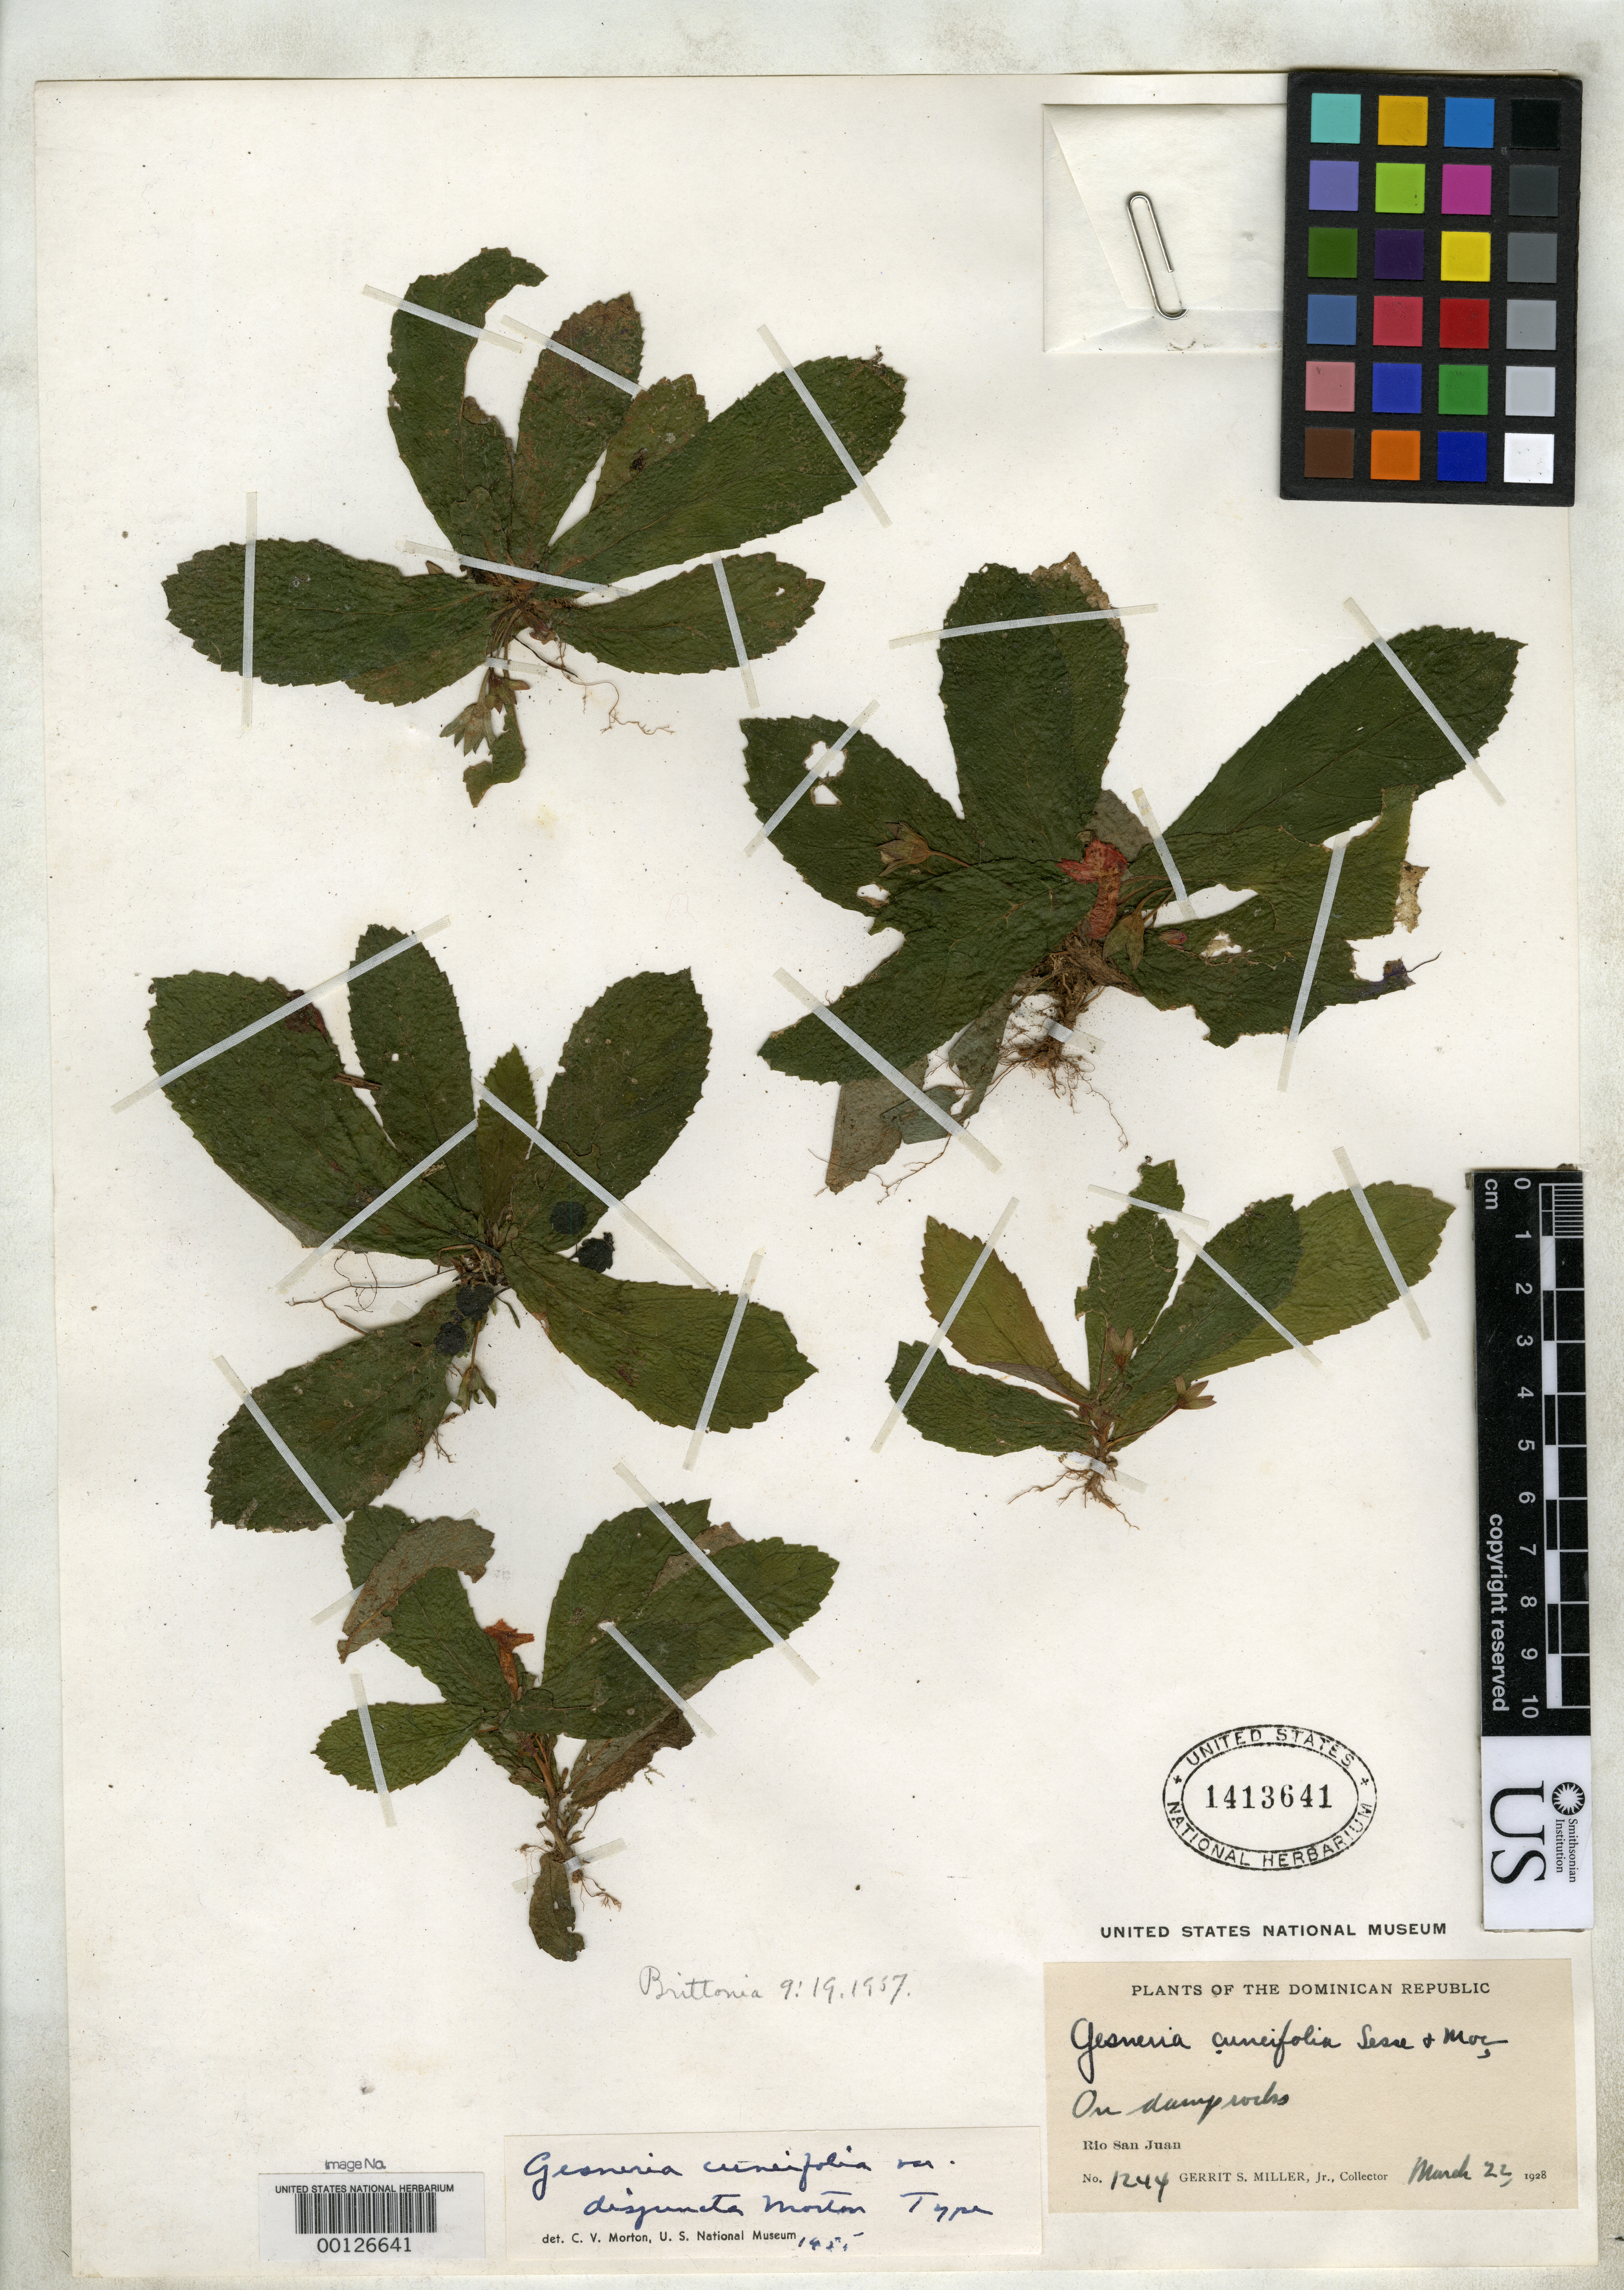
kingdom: Plantae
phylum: Tracheophyta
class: Magnoliopsida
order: Lamiales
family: Gesneriaceae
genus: Gesneria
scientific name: Gesneria cuneifolia var. disjuncta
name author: C.V. Morton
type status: Holotype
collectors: G. S. Miller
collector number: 1244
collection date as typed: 22 Mar 1928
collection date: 1928-03-22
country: Dominican Republic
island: Hispaniola Island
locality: Rio San Juan.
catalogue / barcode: US 1413641